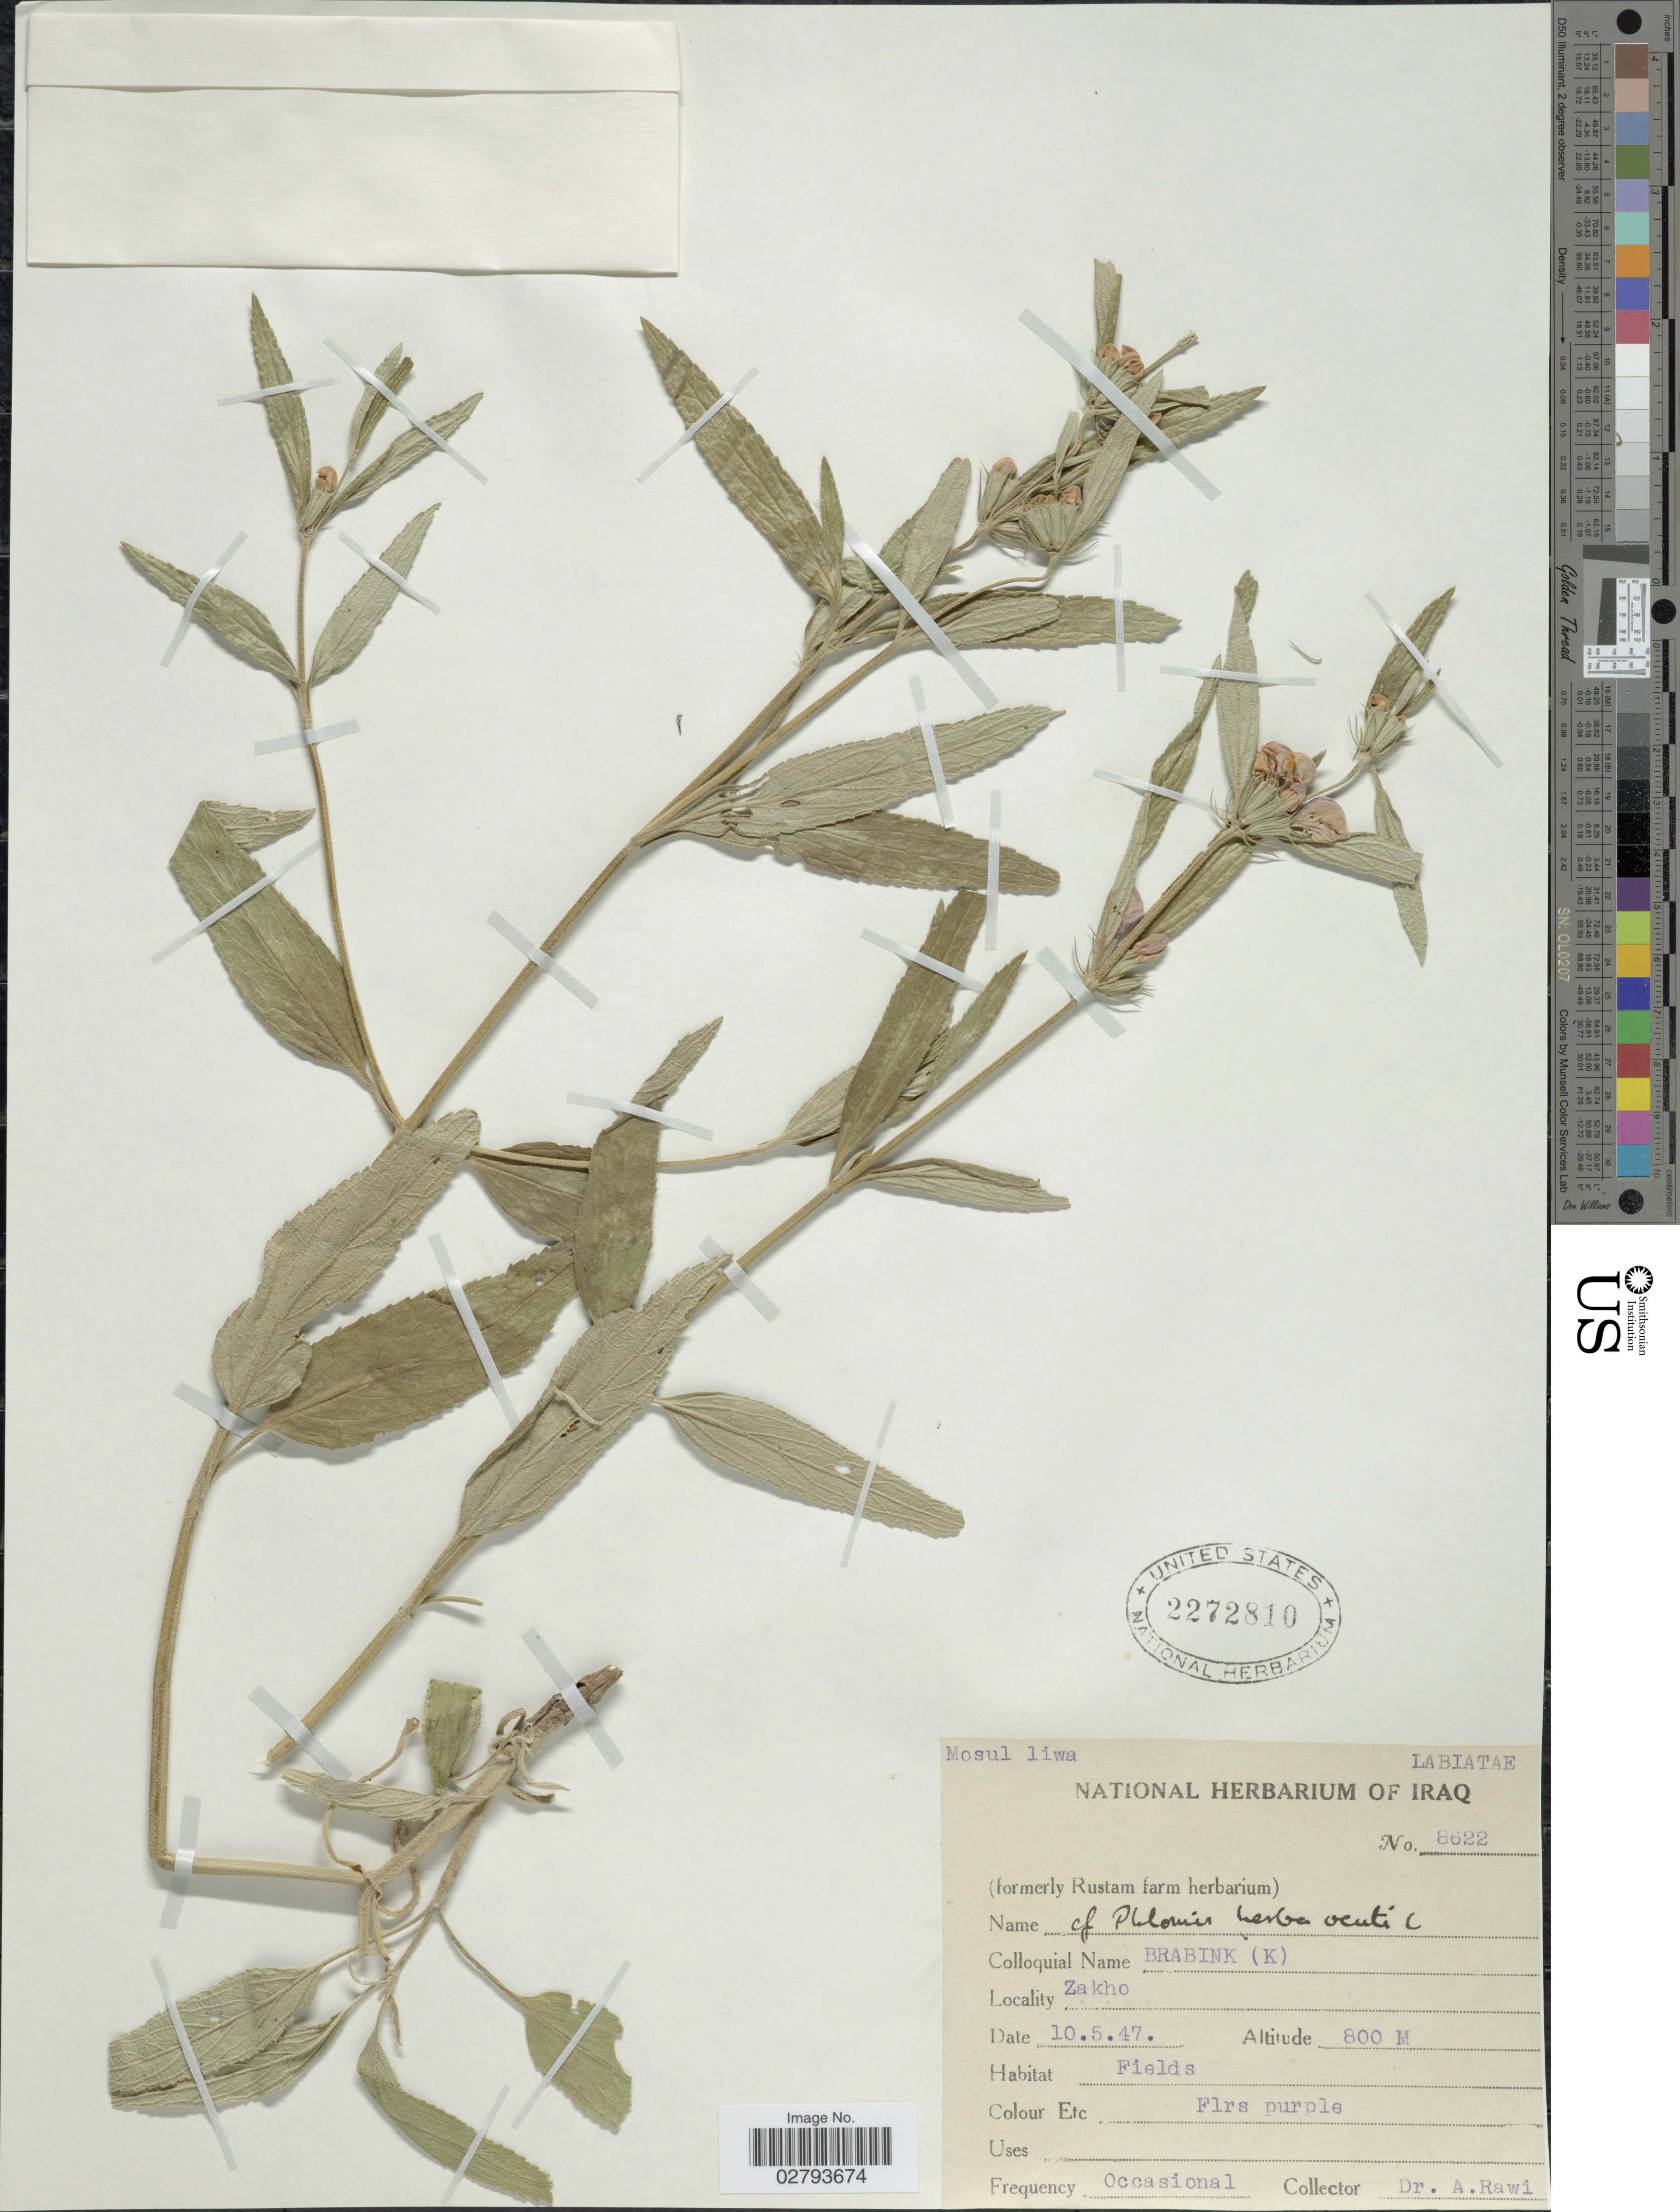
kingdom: Plantae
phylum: Tracheophyta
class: Magnoliopsida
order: Lamiales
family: Lamiaceae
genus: Phlomis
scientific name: Phlomis herba-venti subsp. pungens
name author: Maire ex DeFilipps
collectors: A. Rawi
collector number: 8622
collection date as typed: Transcribed d/m/y: 10/5/47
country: Iraq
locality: Mosul liwa. Zakho.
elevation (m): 800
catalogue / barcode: US 2272810